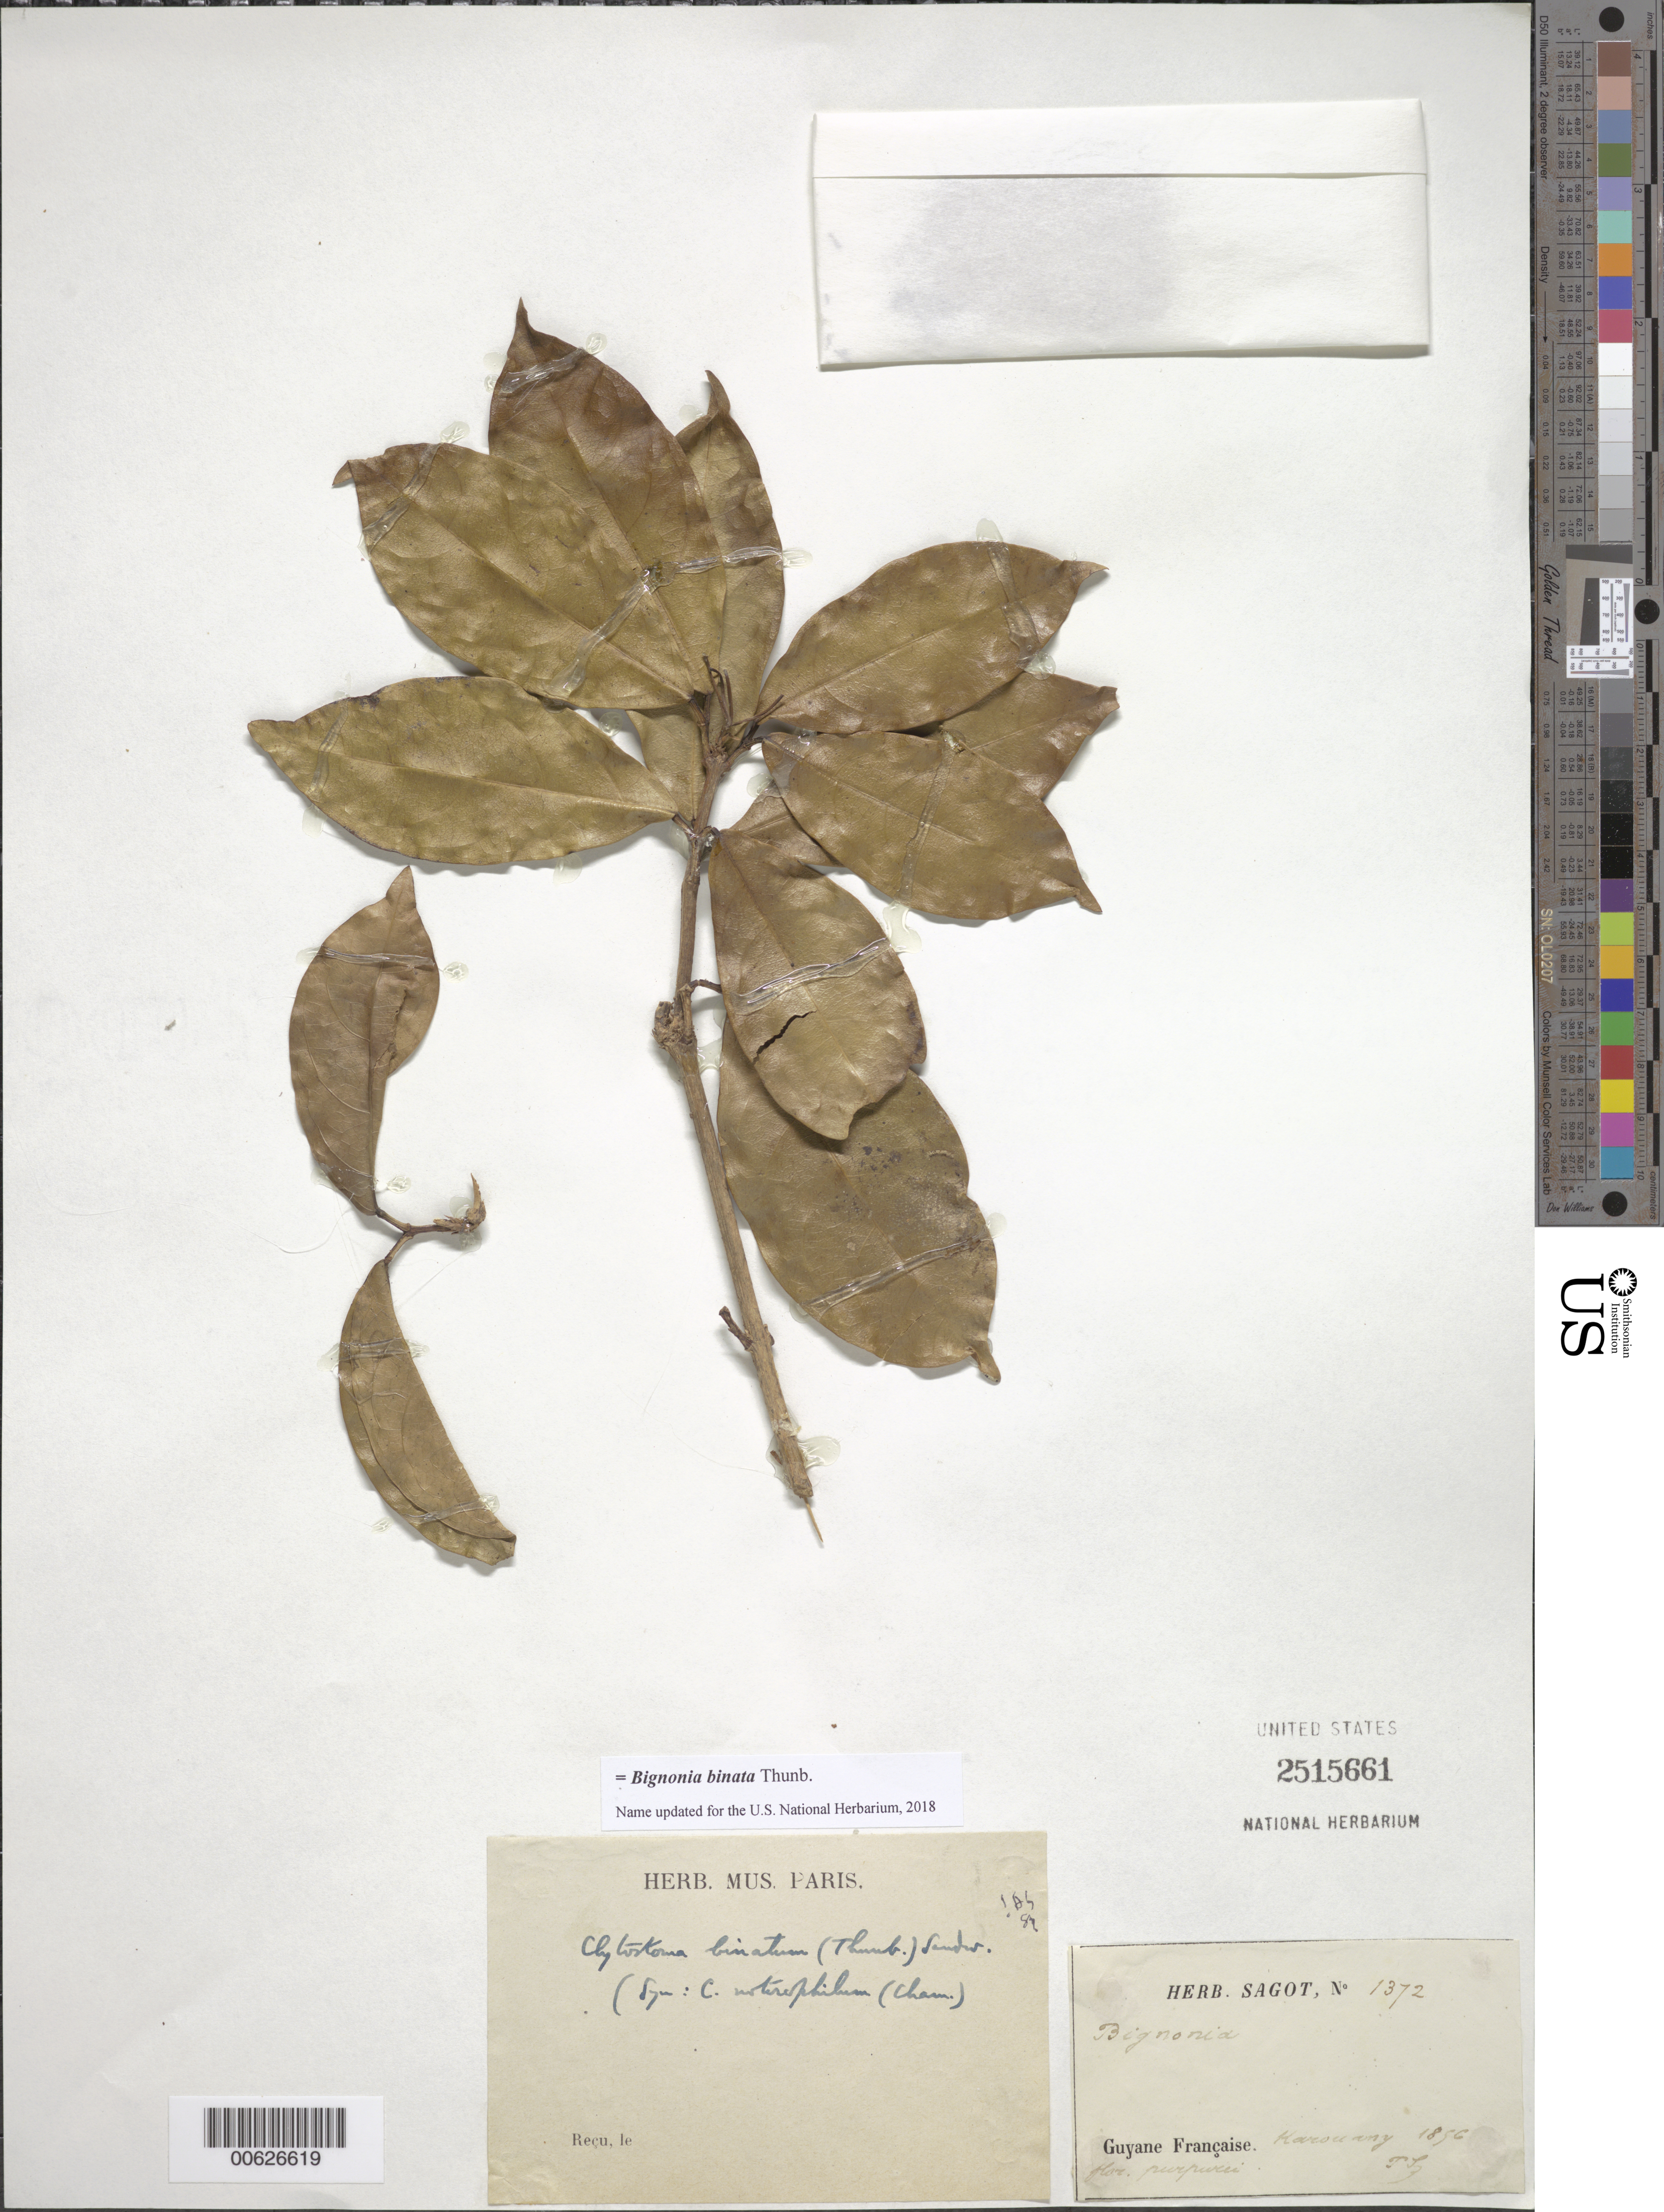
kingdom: Plantae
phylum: Tracheophyta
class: Magnoliopsida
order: Lamiales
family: Bignoniaceae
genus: Bignonia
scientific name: Bignonia binata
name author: Thunb.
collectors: P. A. Sagot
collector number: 1372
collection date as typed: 1856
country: French Guiana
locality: Karouany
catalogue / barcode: US 2515661